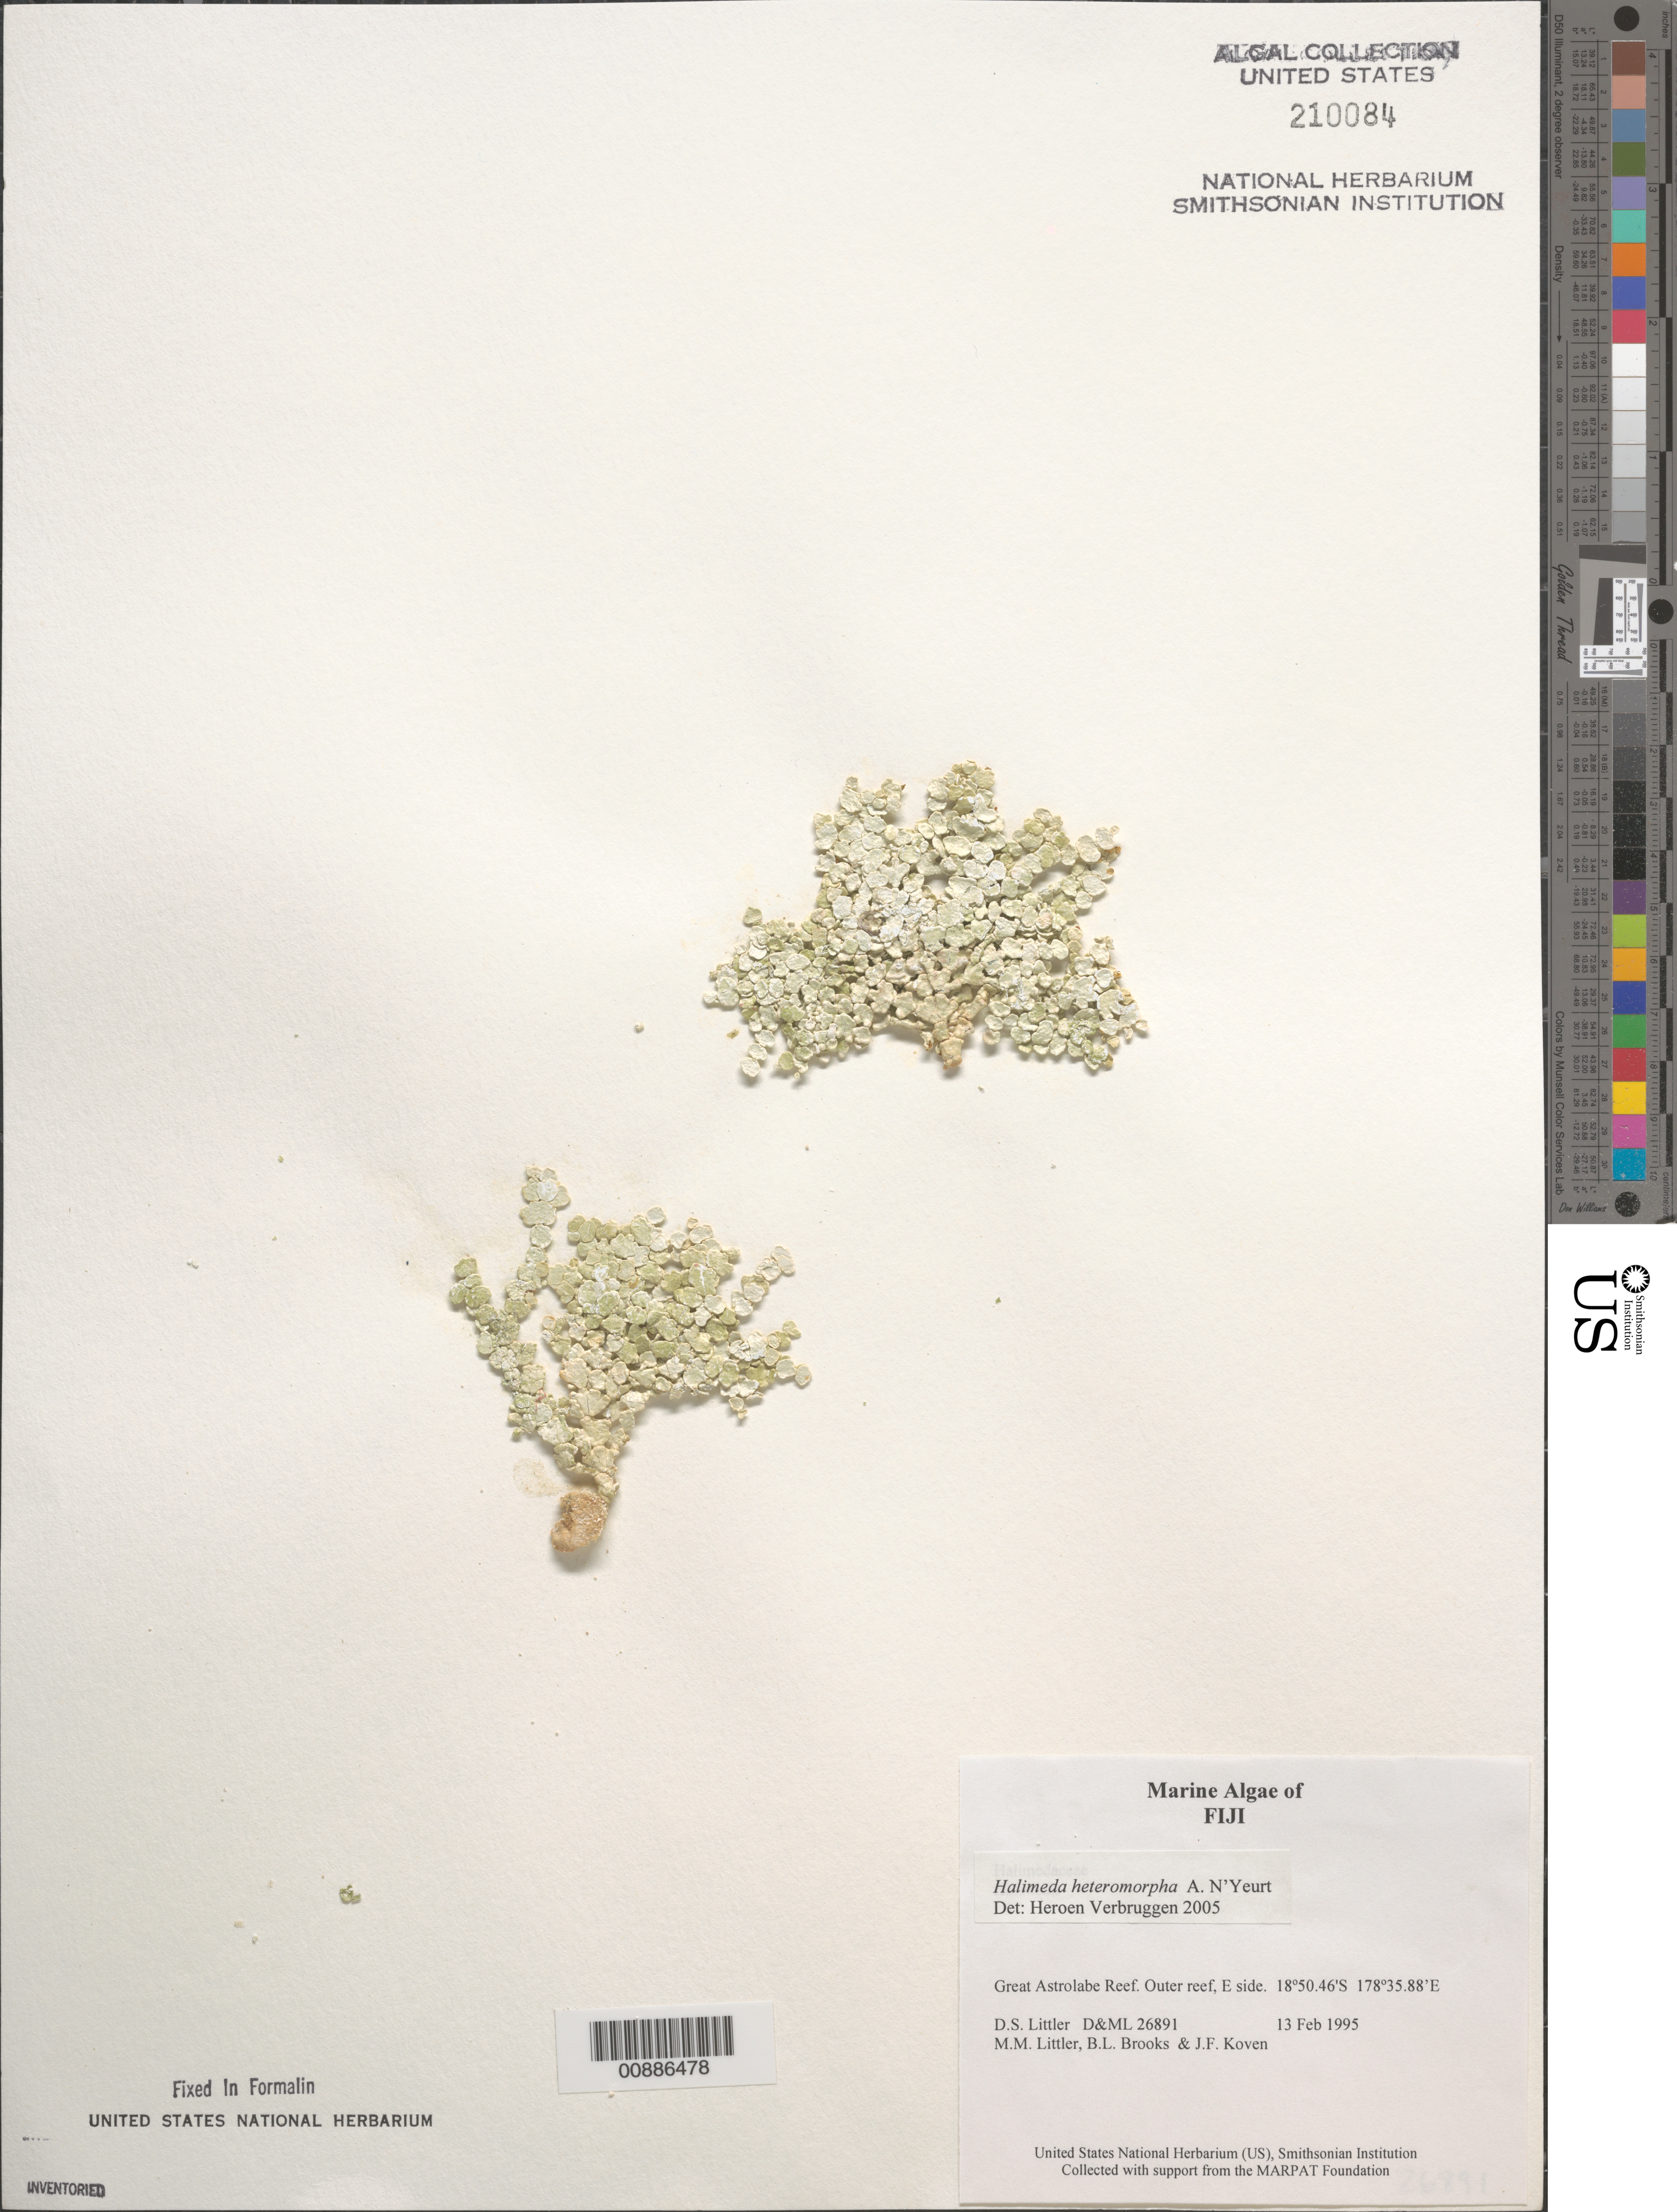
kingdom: Plantae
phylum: Chlorophyta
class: Ulvophyceae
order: Bryopsidales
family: Halimedaceae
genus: Halimeda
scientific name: Halimeda heteromorpha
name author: N'Yeurt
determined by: Verbruggen, H.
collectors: D. S. Littler, M. M. Littler, B. Brooks & J. Koven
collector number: D&ML 26891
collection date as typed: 13 Feb 1995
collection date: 1995-02-13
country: Fiji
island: Great Astrolabe Reef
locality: Great Astrolabe Reef, outer reef, east side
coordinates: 18 50.46'S, 178 35.88'E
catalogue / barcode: US 210084